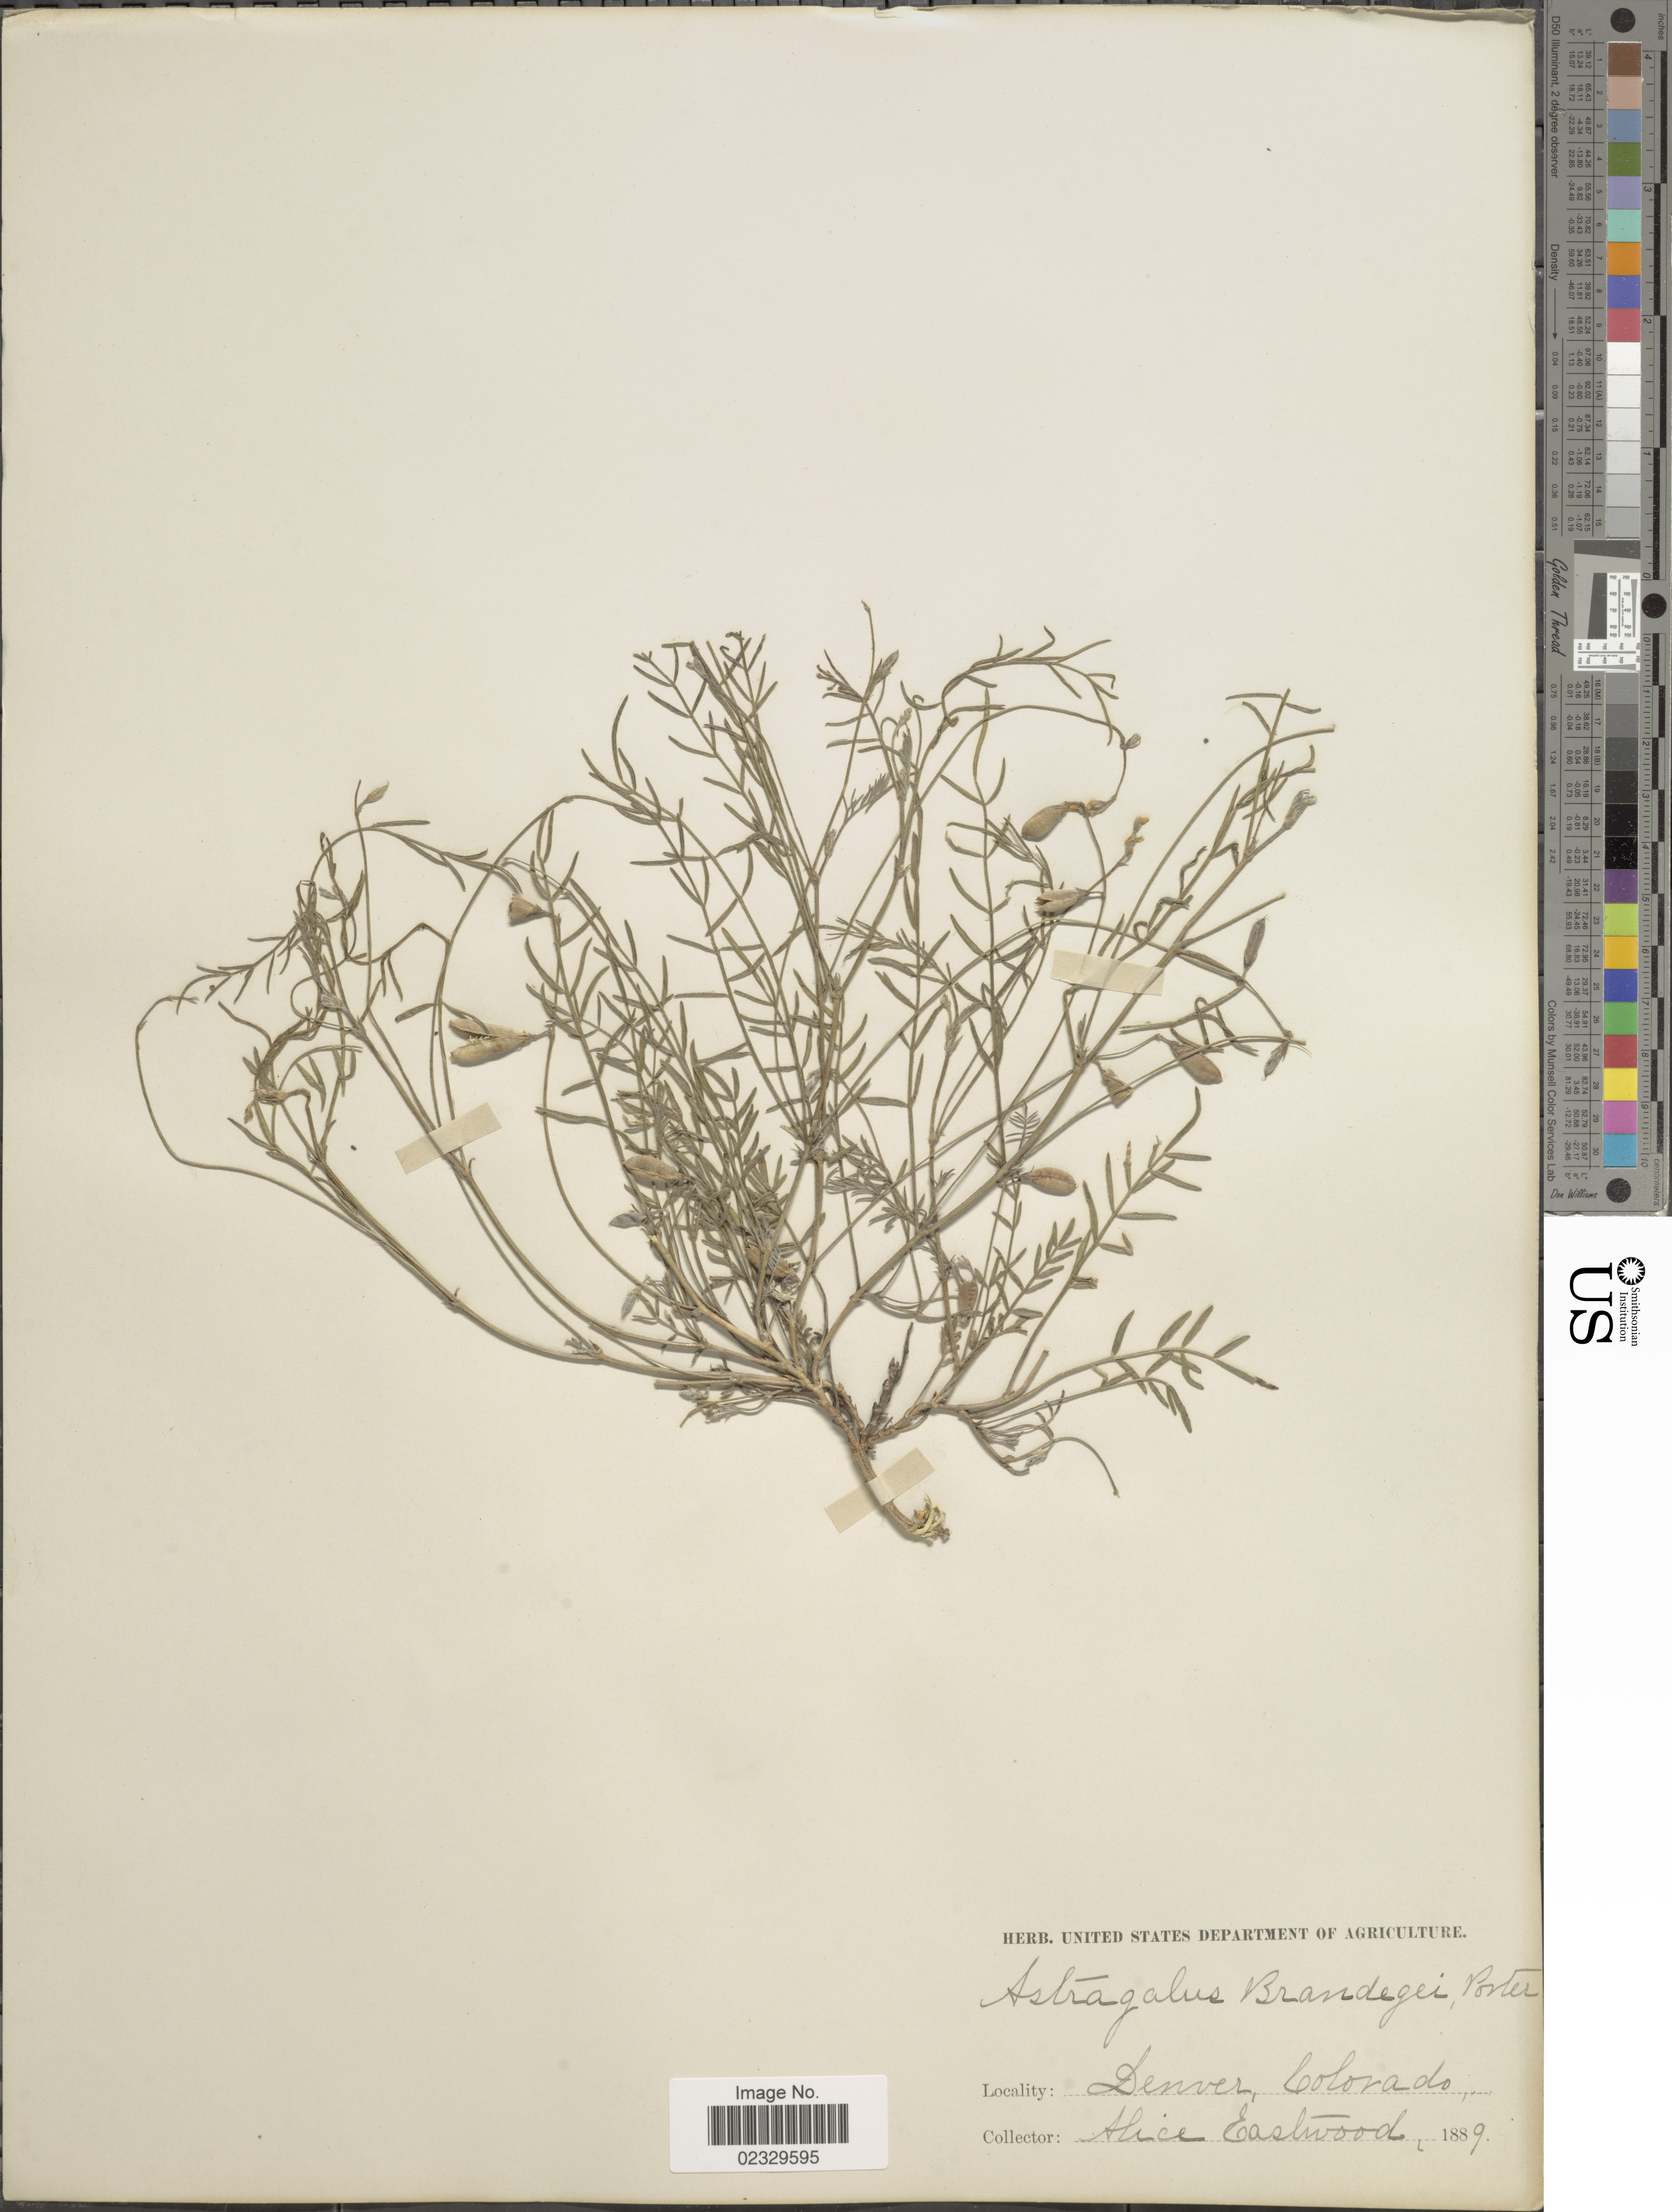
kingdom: Plantae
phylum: Tracheophyta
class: Magnoliopsida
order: Fabales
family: Fabaceae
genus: Astragalus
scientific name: Astragalus brandegei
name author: Porter ex A. Gray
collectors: A. Eastwood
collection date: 1889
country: United States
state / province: Colorado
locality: Denver